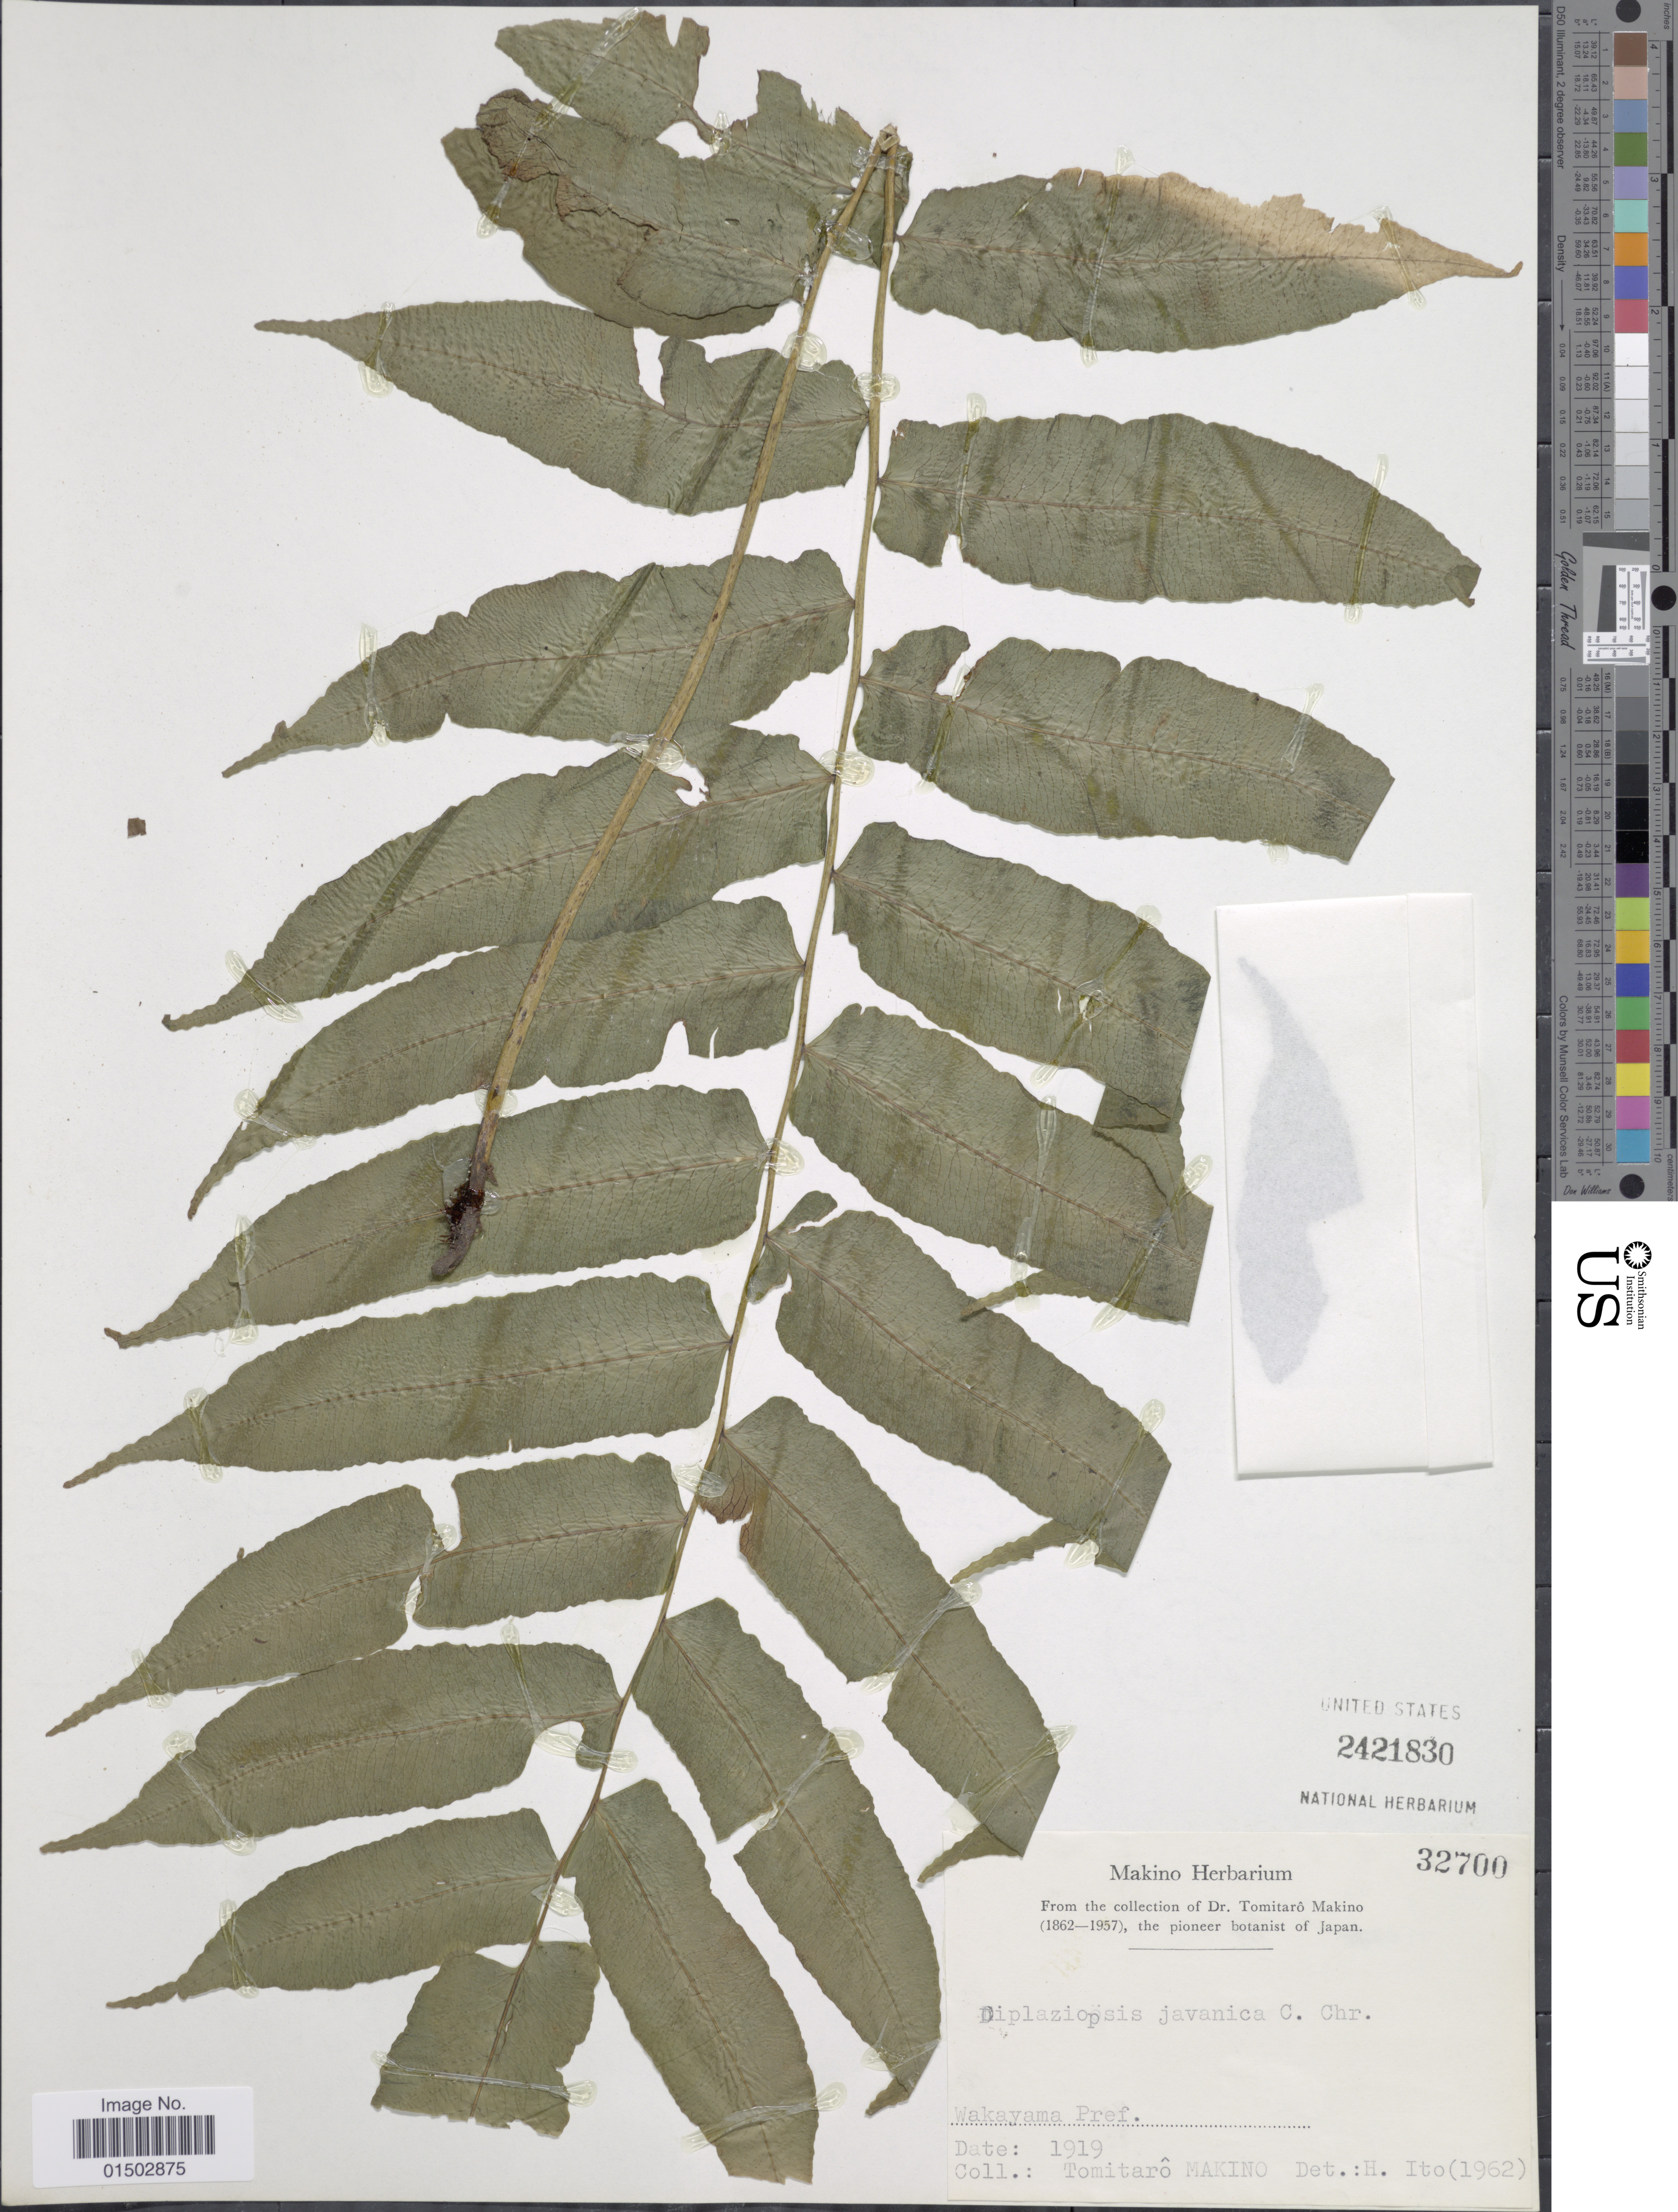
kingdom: Plantae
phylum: Tracheophyta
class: Polypodiopsida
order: Polypodiales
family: Diplaziopsidaceae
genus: Diplaziopsis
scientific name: Diplaziopsis javanica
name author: (Blume) C. Chr.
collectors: T. Makino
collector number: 32700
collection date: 1919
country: Japan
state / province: Wakayama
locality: Wakayama Pref.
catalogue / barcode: US 2421830